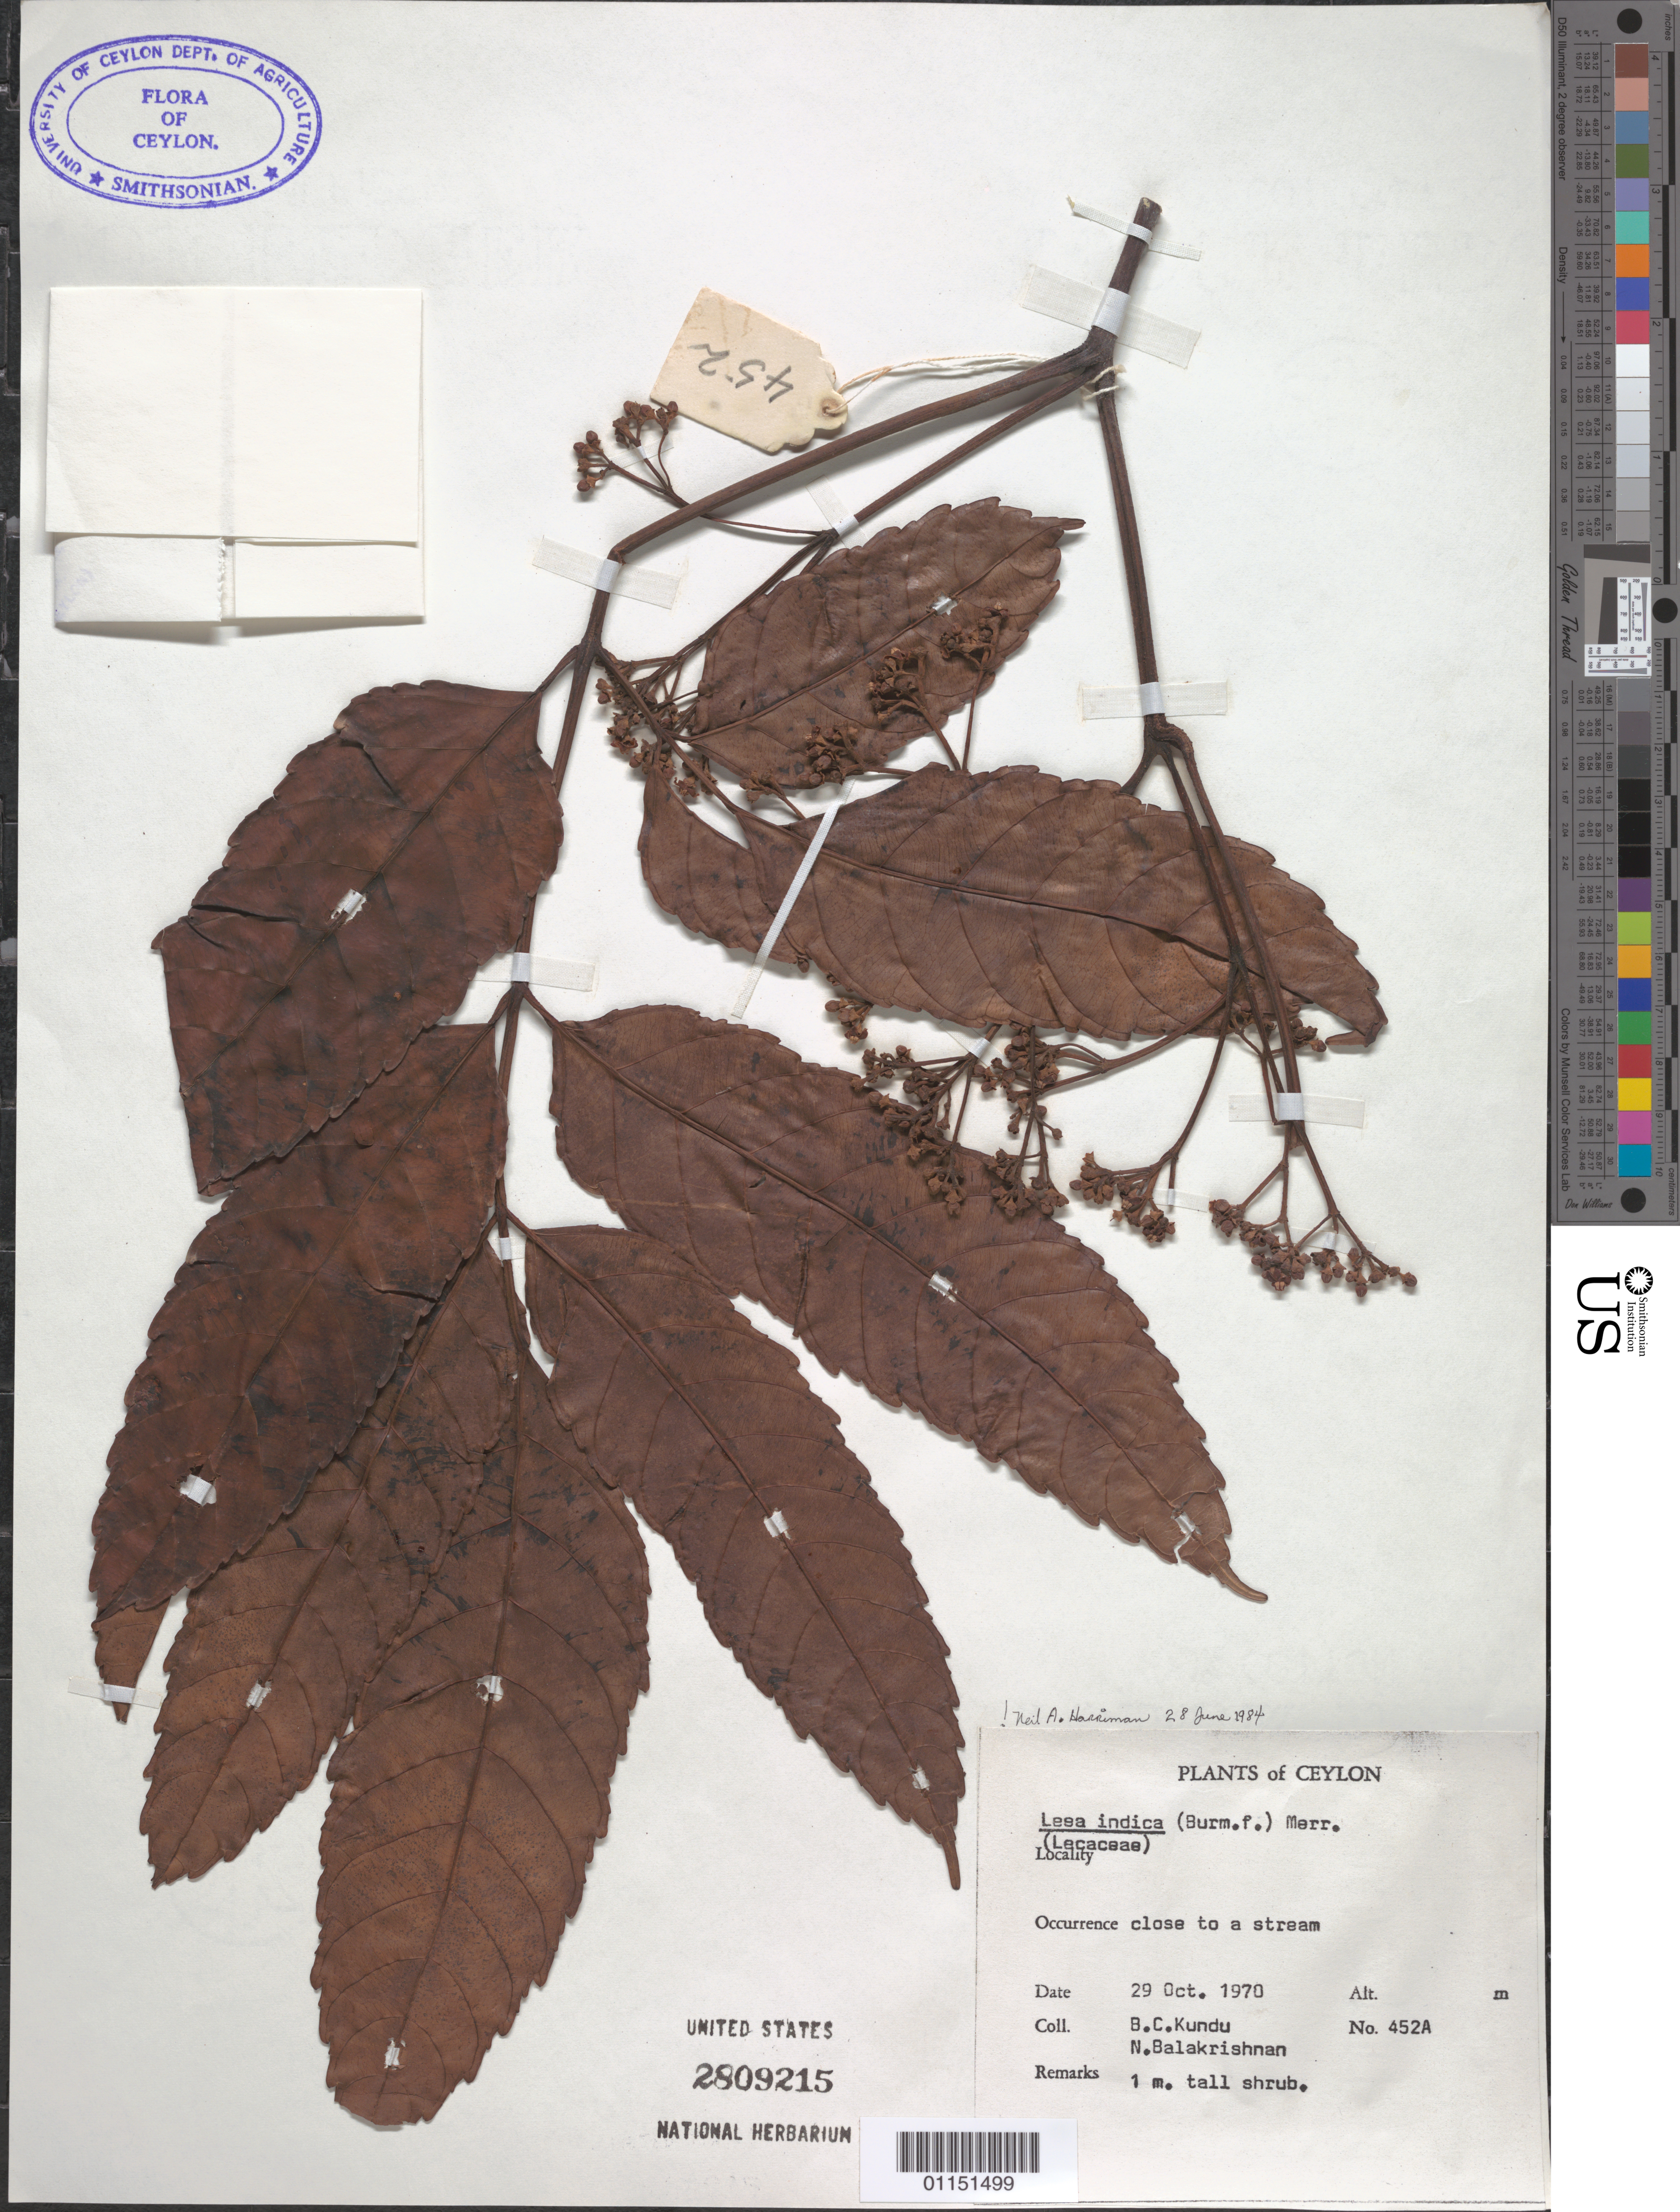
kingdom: Plantae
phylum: Tracheophyta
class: Magnoliopsida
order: Vitales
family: Vitaceae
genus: Leea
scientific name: Leea indica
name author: (Burm. f.) Merr.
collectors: B. C. Kundu & N. Balakrishnan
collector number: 452A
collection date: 1970-10-29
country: Sri Lanka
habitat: Close to a stream. Shrub.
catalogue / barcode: US 2809215